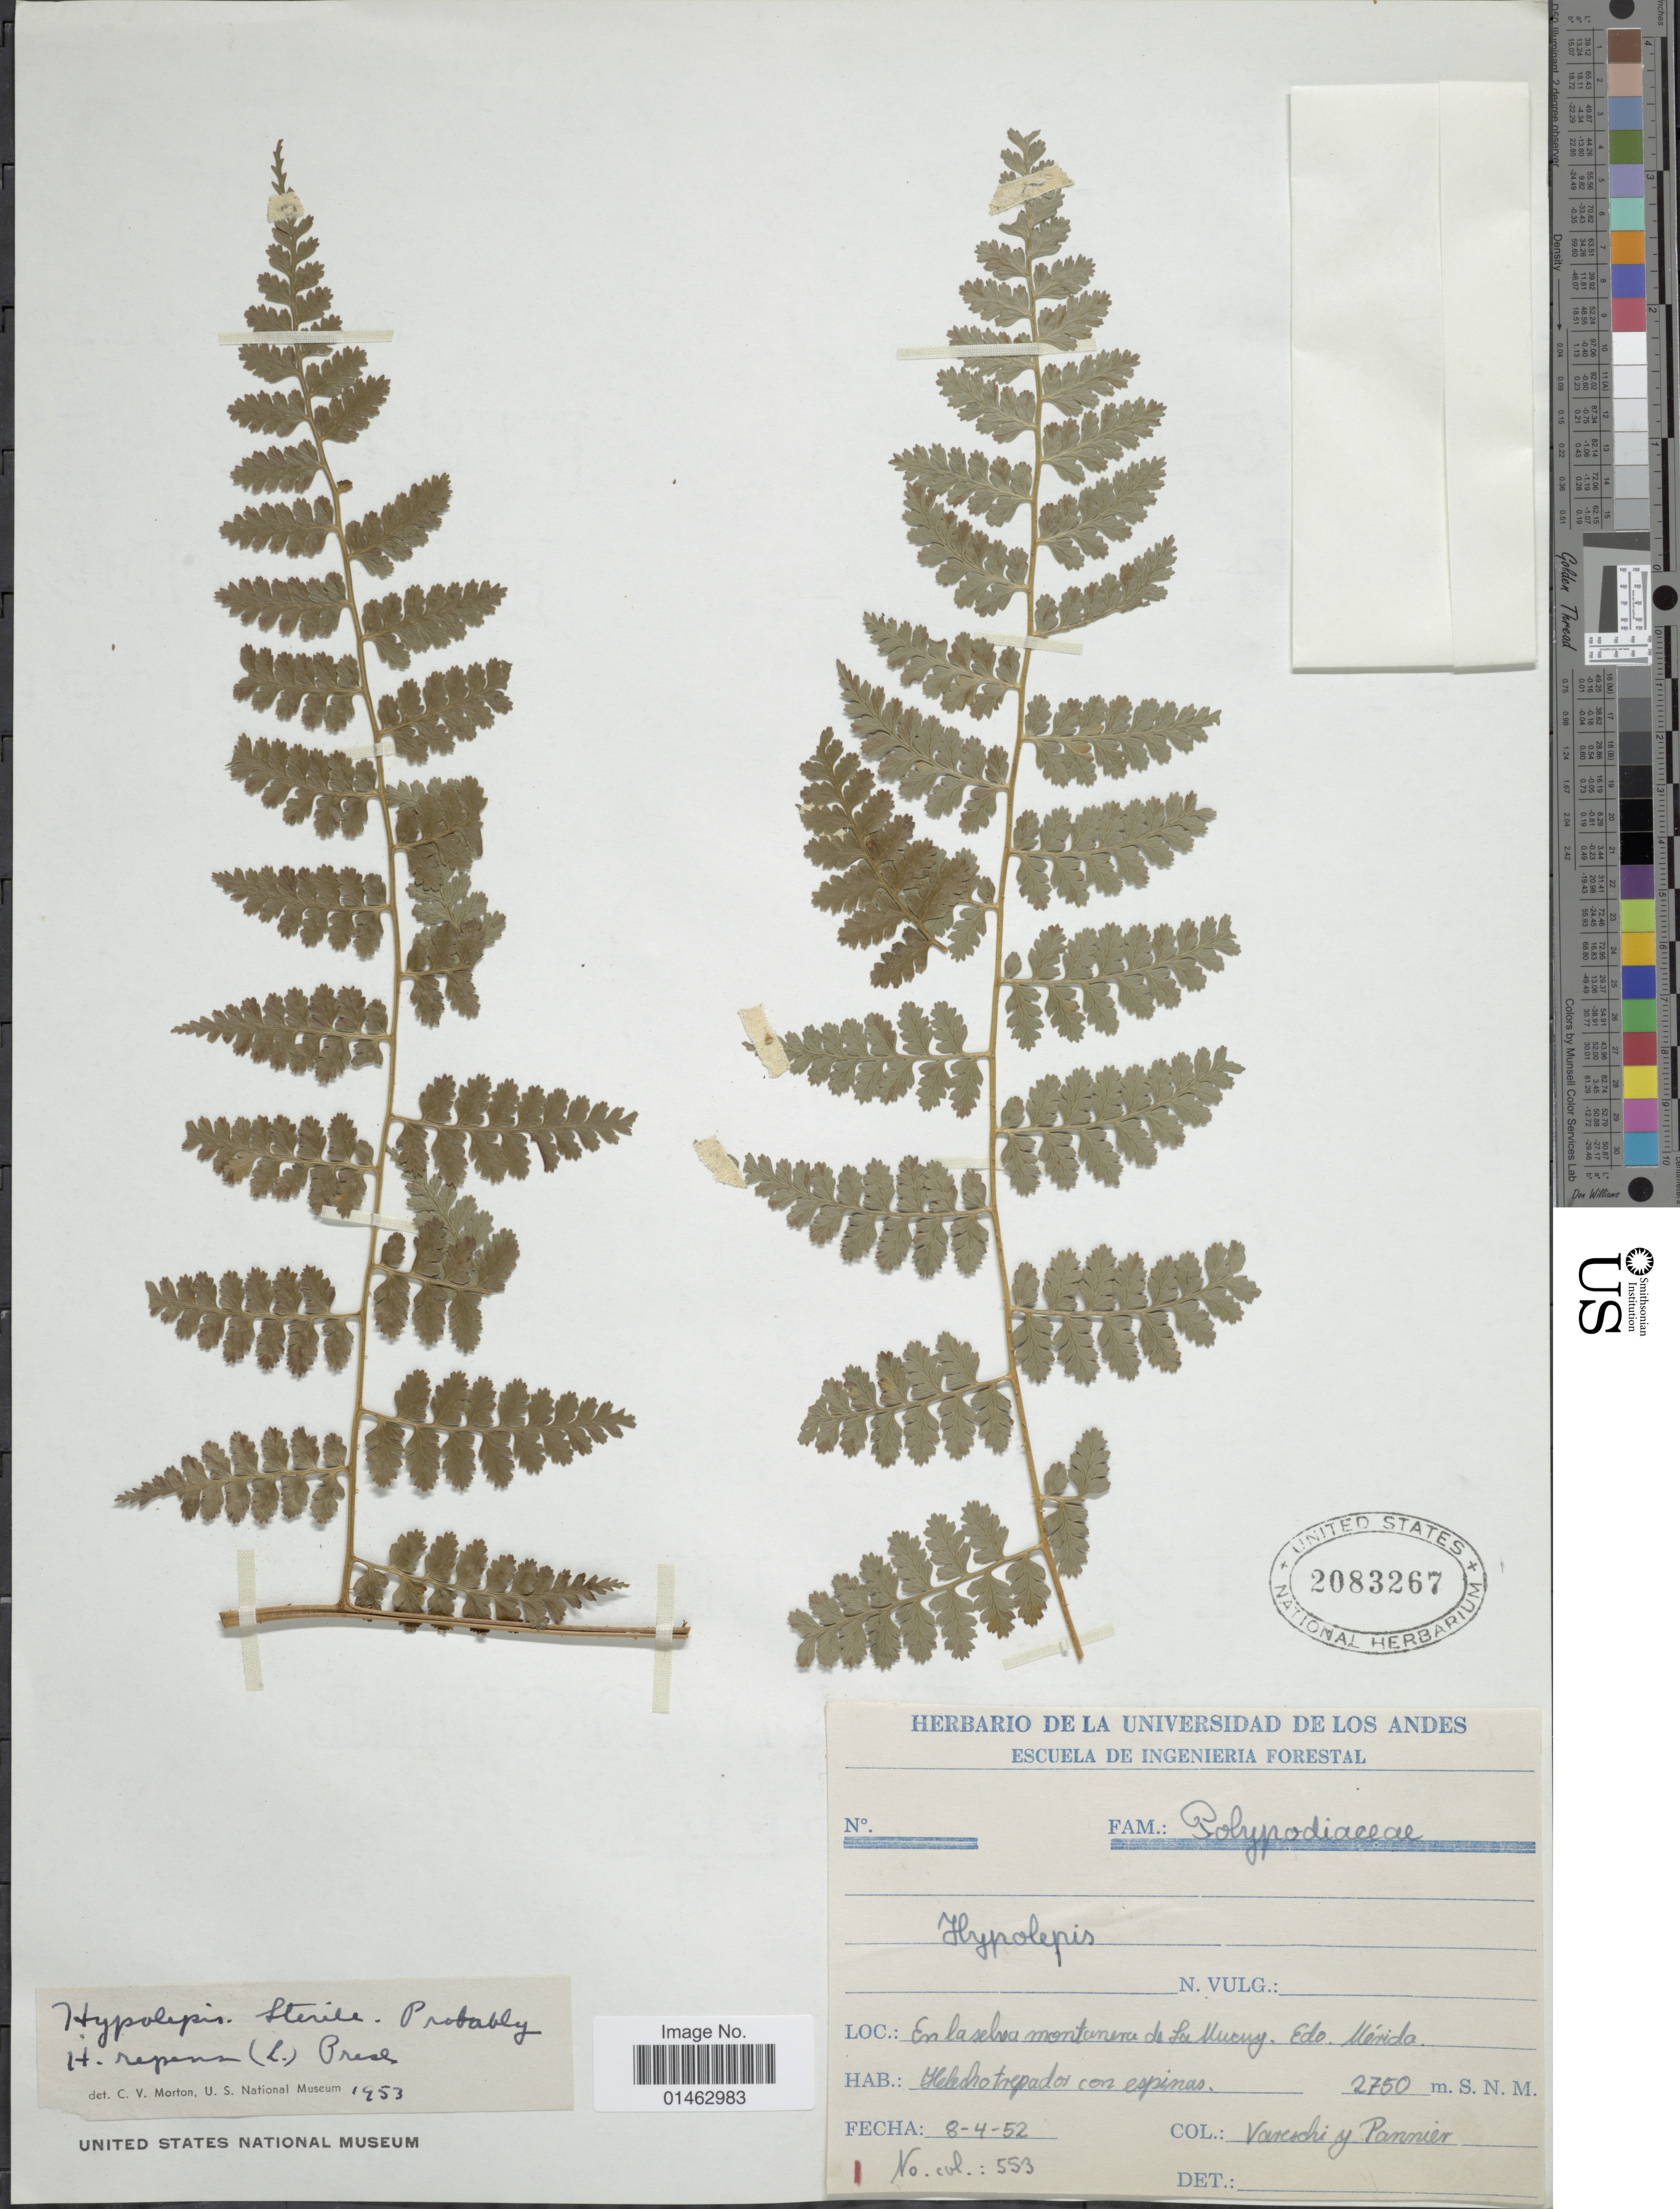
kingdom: Plantae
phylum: Tracheophyta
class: Polypodiopsida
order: Polypodiales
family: Dennstaedtiaceae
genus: Hypolepis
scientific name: Hypolepis nigrescens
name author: Hook.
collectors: -. Vareschi & Pannier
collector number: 553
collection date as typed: Transcribed d/m/y: 8/4/52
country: Venezuela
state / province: Mérida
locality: En la selva montanere de La Uucu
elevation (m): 2750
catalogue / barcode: US 2083267